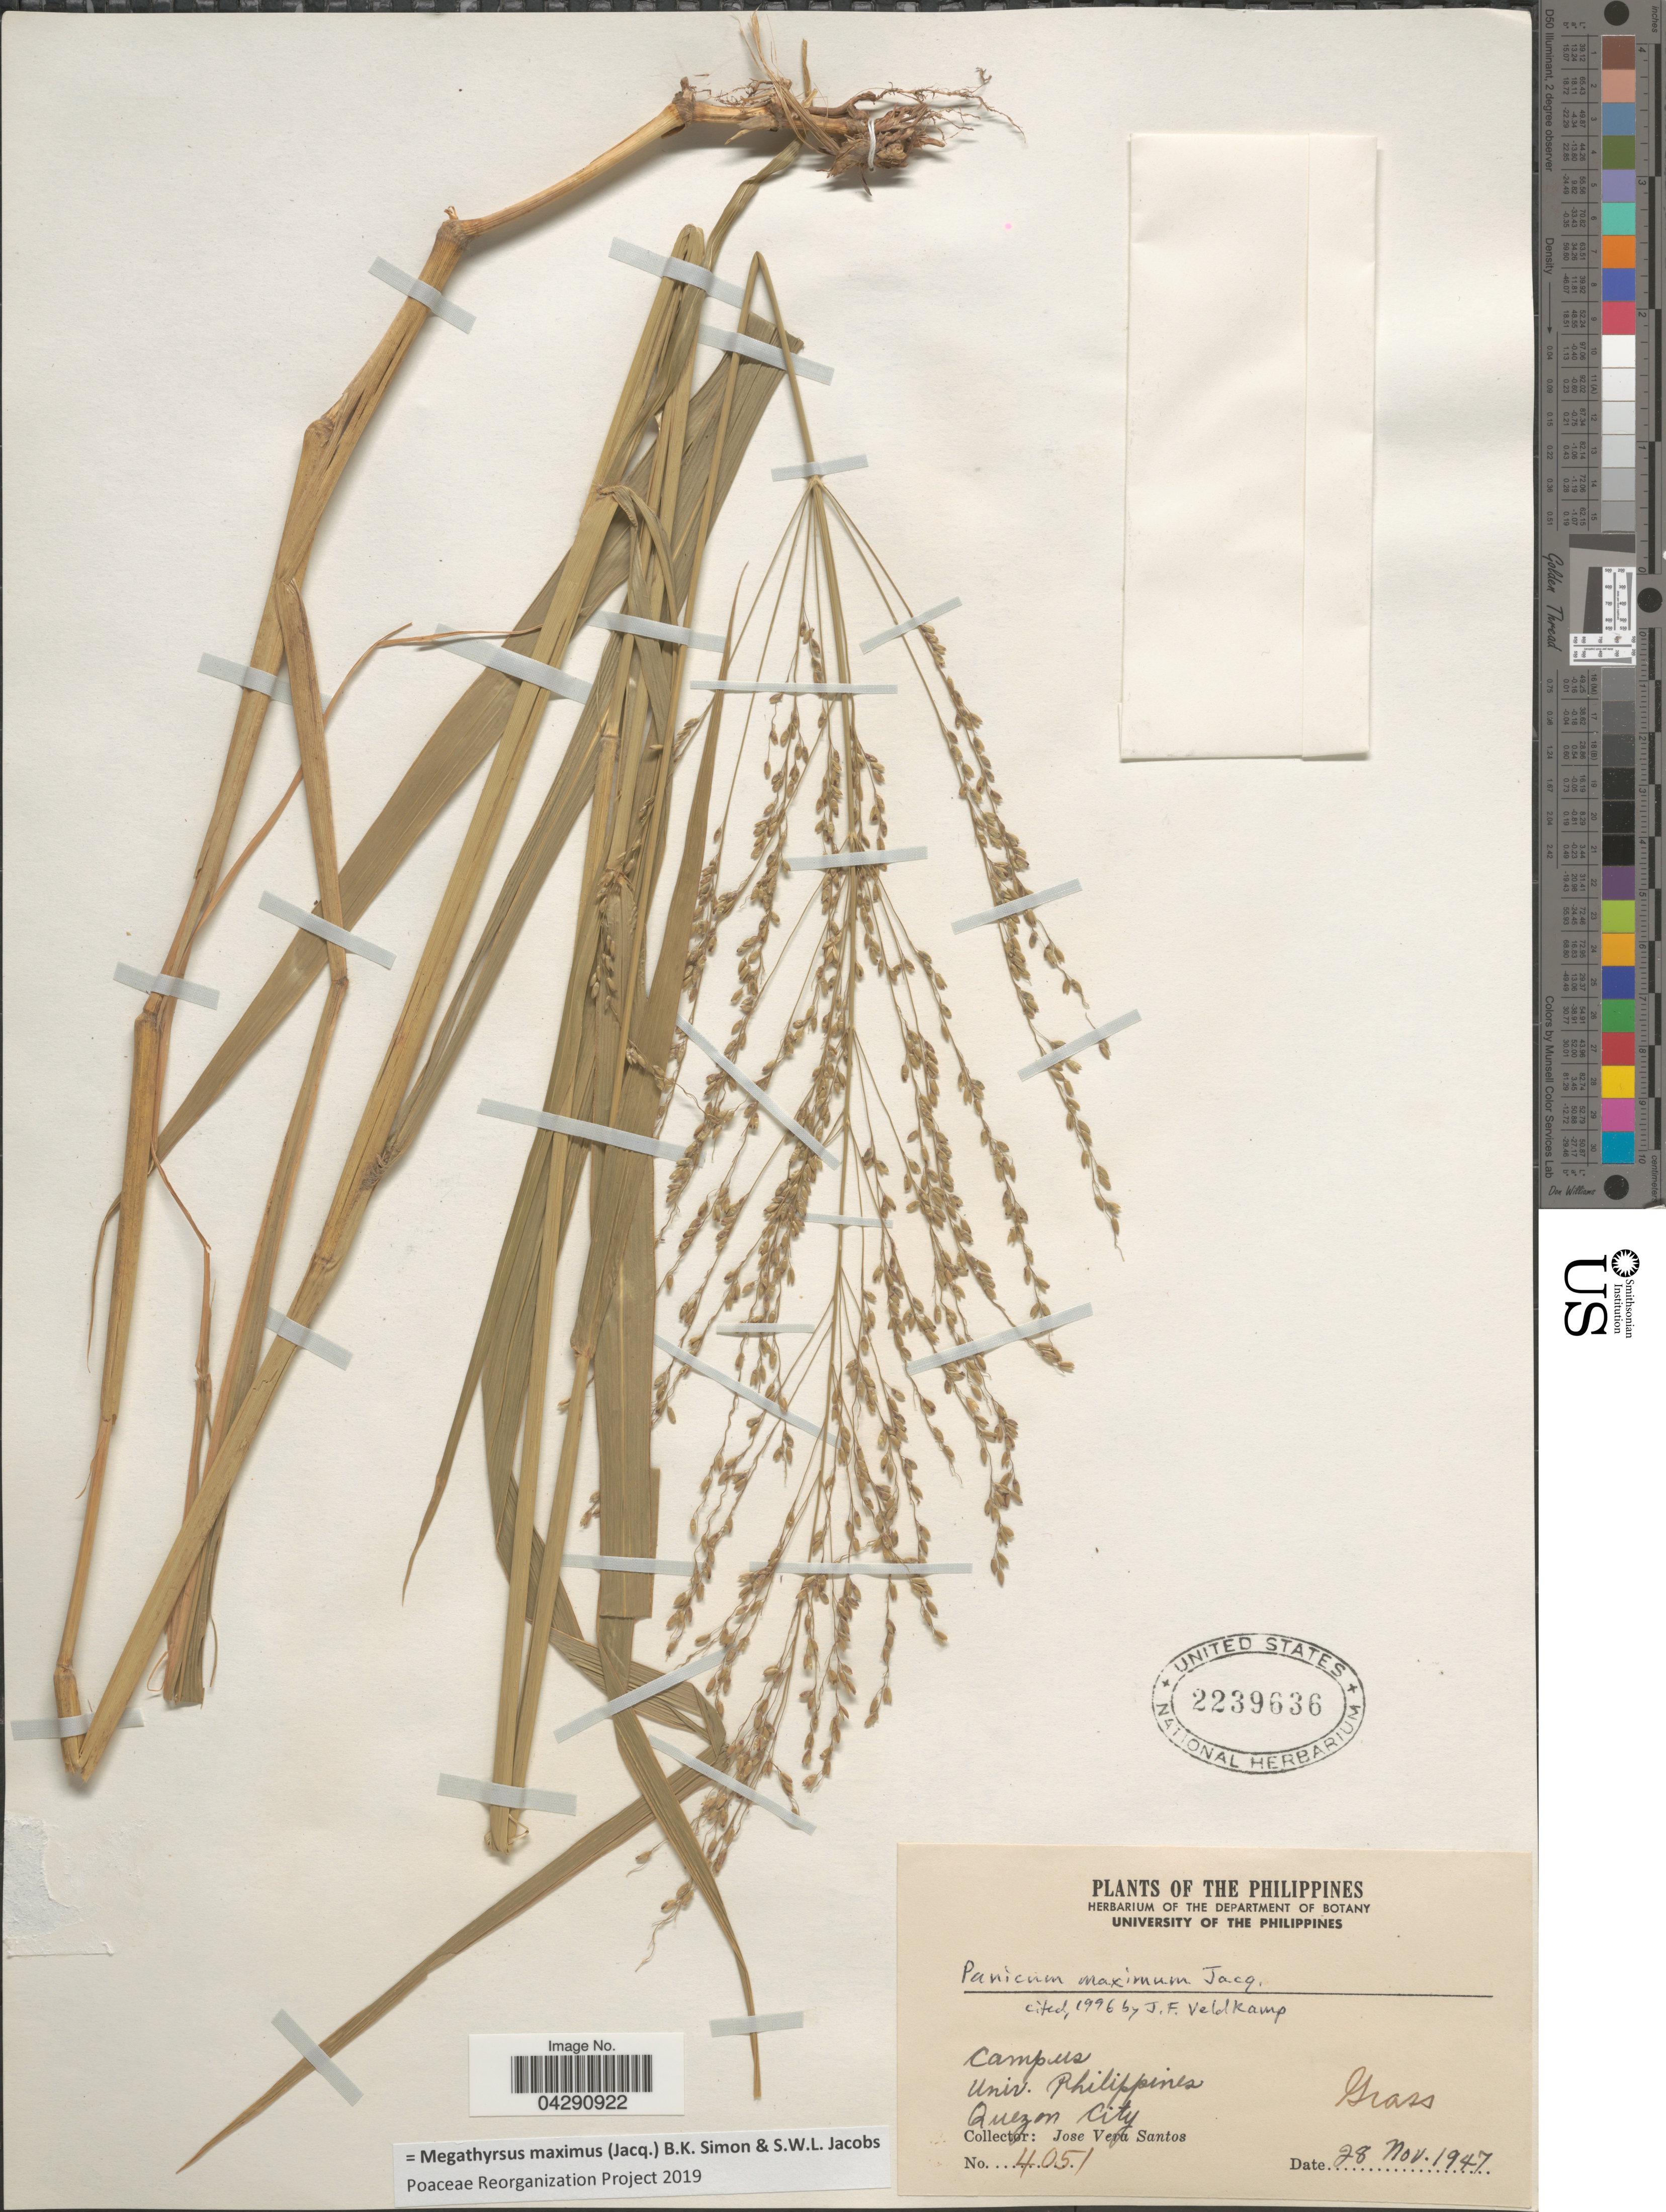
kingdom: Plantae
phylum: Tracheophyta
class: Liliopsida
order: Poales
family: Poaceae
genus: Megathyrsus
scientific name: Megathyrsus maximus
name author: (Jacq.) B.K. Simon & S.W.L. Jacobs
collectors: J. Vera Santos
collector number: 4051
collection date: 1947-11-28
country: Philippines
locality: Campus. Univ. Philippines. Quezon City.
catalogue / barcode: US 2239636